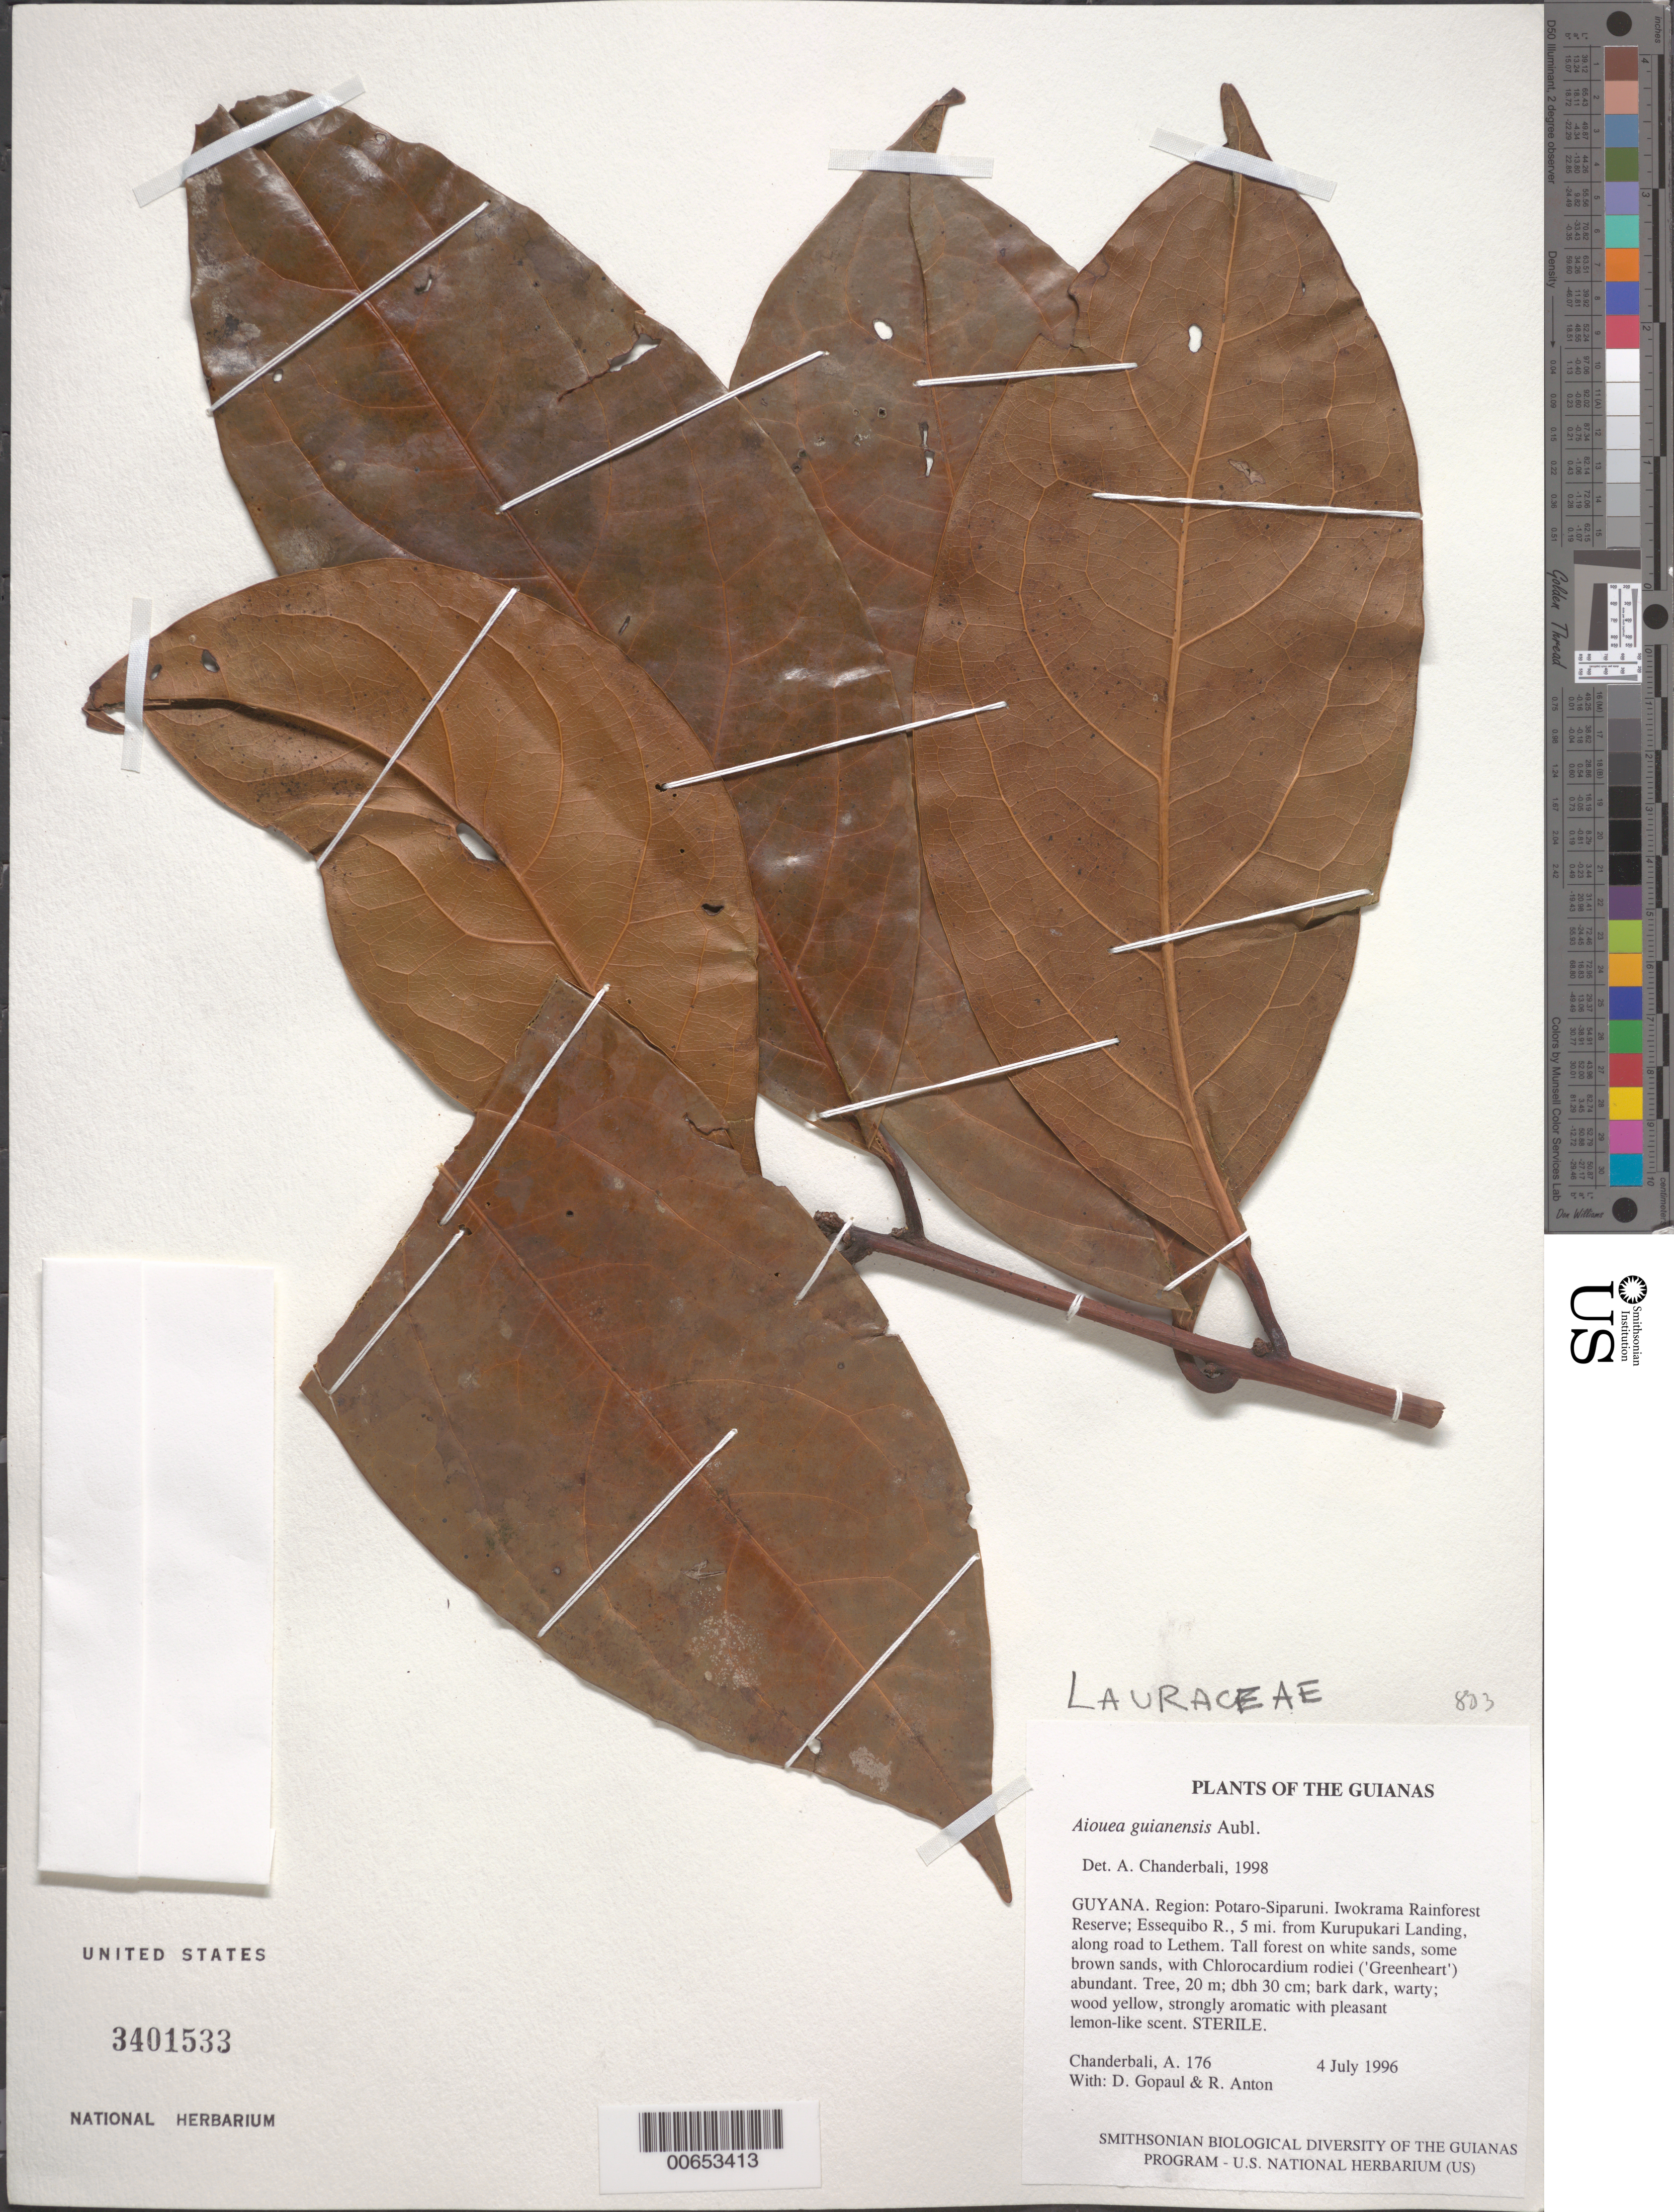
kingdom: Plantae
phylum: Tracheophyta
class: Magnoliopsida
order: Laurales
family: Lauraceae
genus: Aiouea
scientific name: Aiouea guianensis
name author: Aubl.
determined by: Chanderbali, Andre Shashi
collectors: A. S. Chanderbali, D. Gopaul & R. Anton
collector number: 176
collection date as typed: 4 July 1996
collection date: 1996-07-04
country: Guyana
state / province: Potaro-Siparuni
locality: Iwokrama Rainforest Reserve; Essequibo R., 5 mi. from Kurupukari Landing, along road to Lethem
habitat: Tall forest on white sands, some brown sands, with Chlorocardium rodiei ('Greenheart') abundant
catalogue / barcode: US 3401533